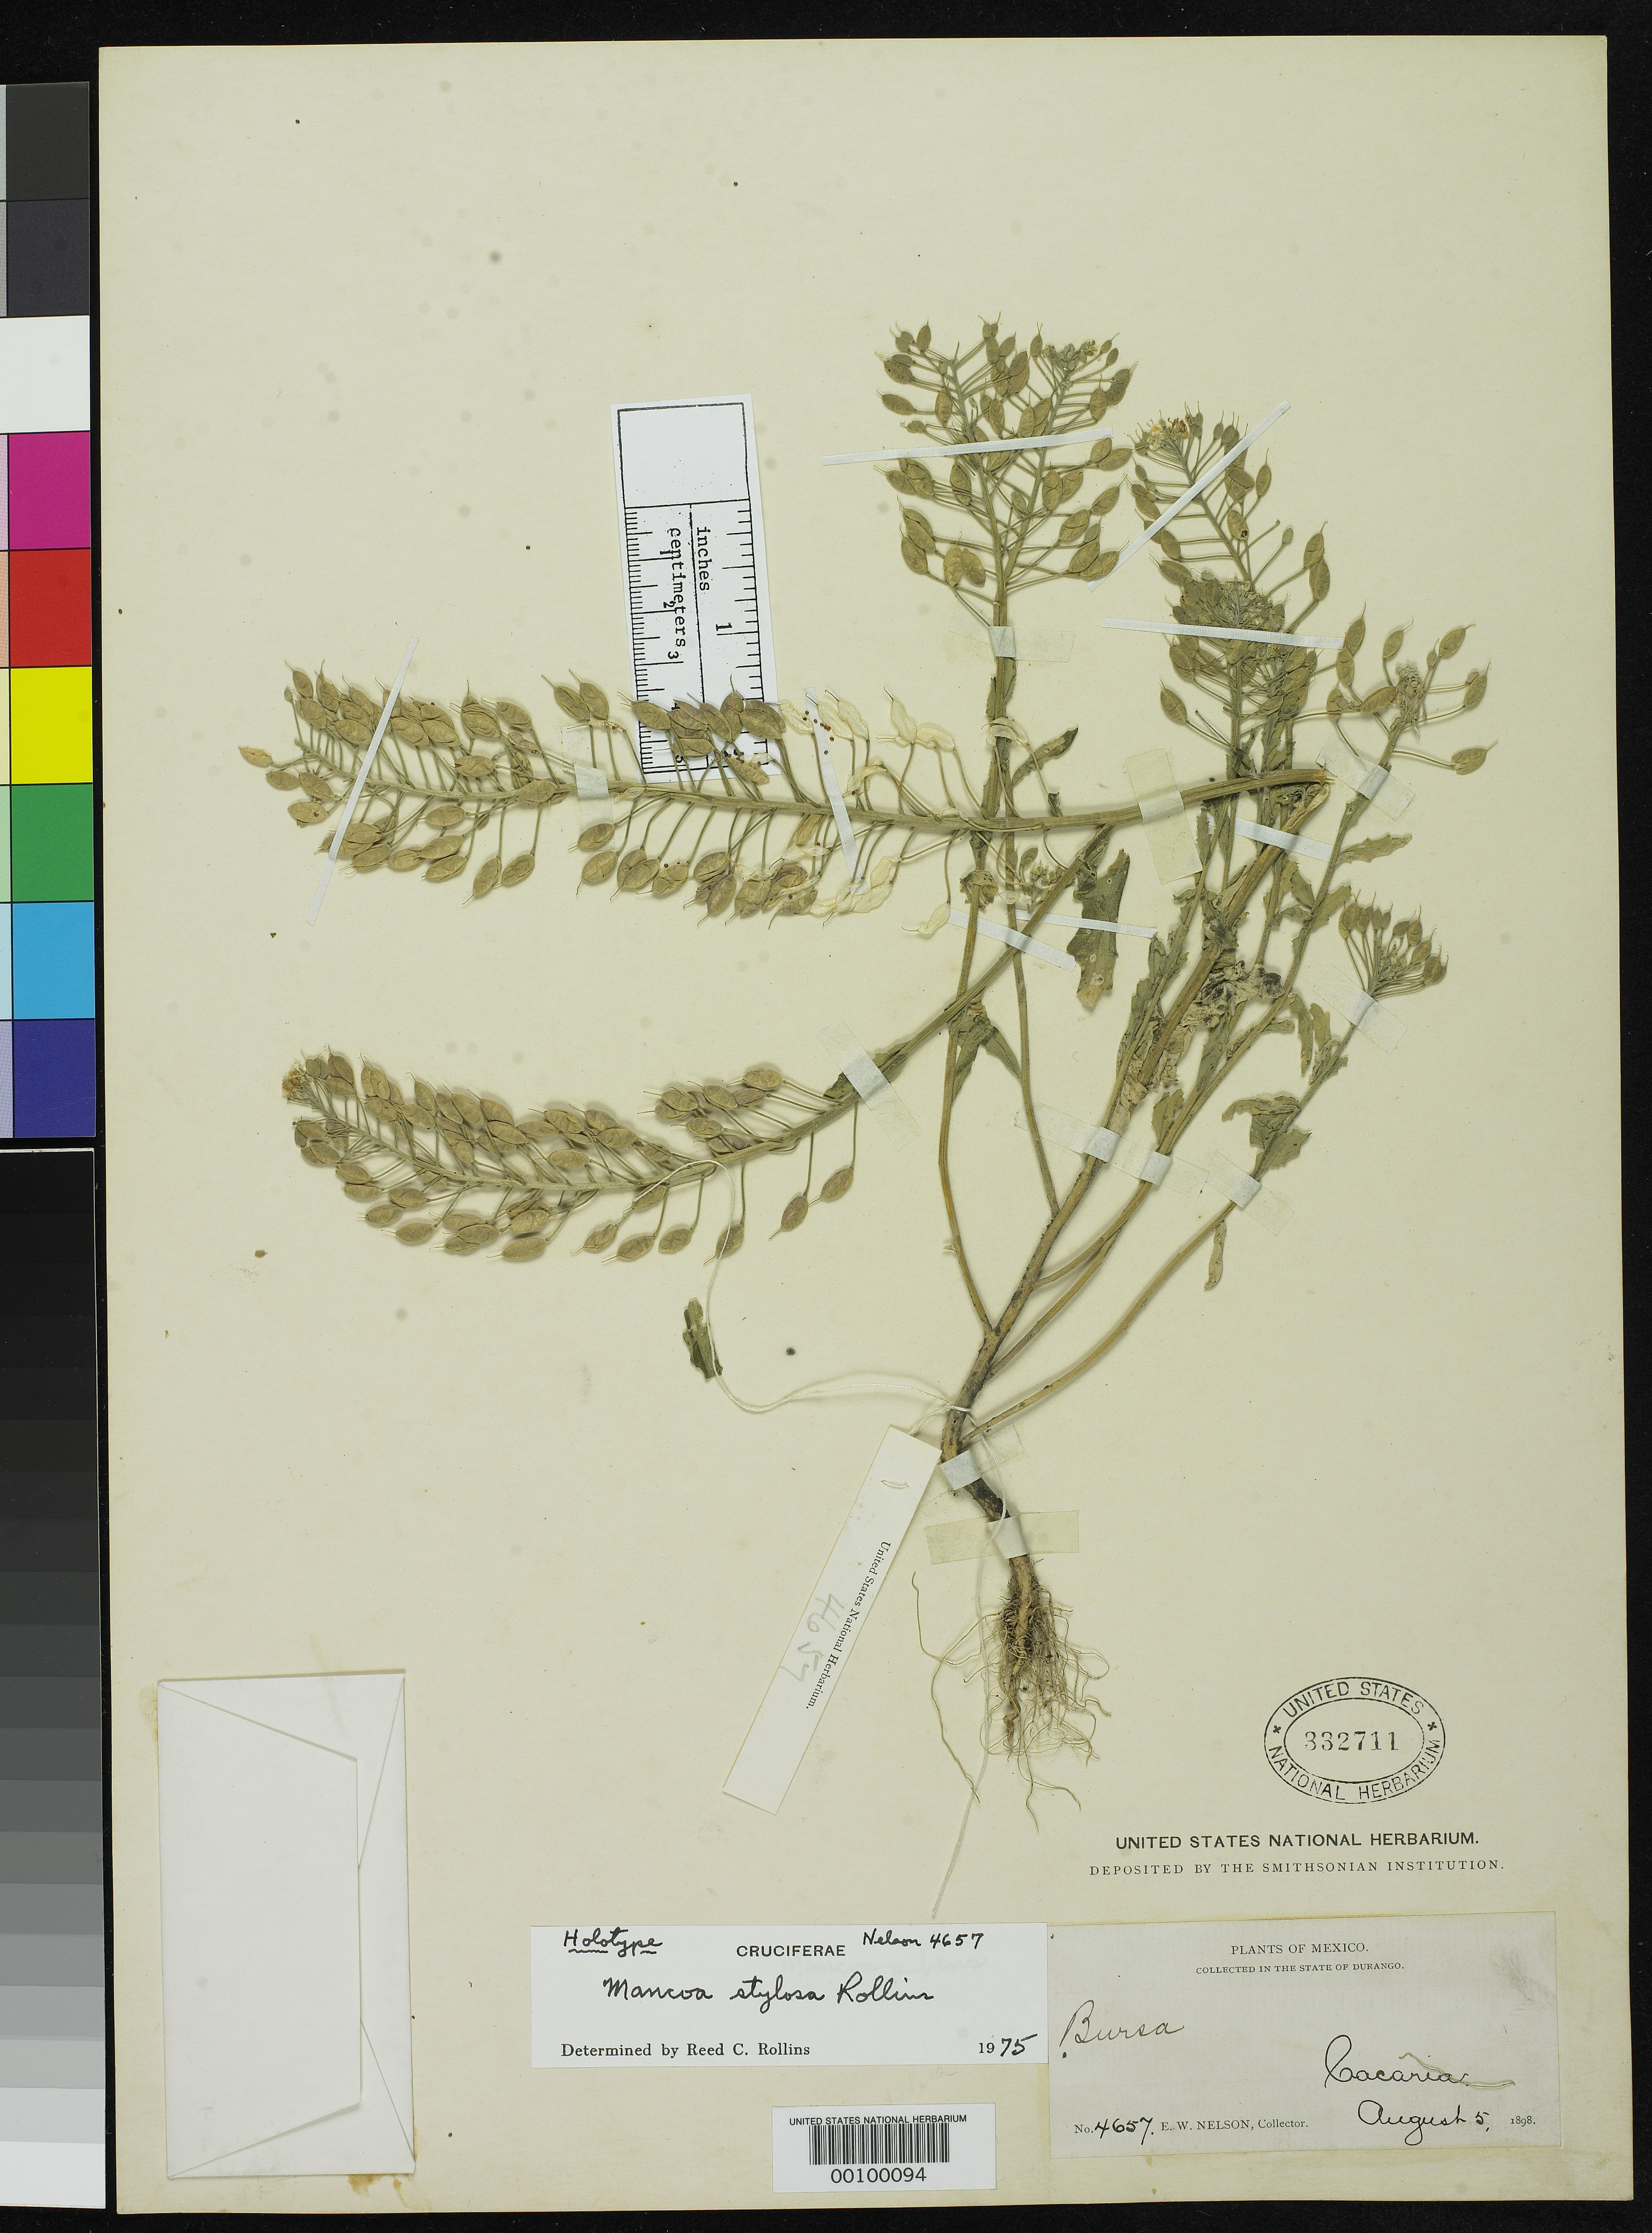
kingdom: Plantae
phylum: Tracheophyta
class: Magnoliopsida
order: Brassicales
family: Brassicaceae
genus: Mancoa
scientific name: Mancoa stylosa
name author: Rollins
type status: Holotype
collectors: E. W. Nelson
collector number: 4657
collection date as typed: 05 Aug 1898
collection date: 1898-08-05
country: Mexico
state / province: Durango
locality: Cacaria.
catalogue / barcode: US 332711